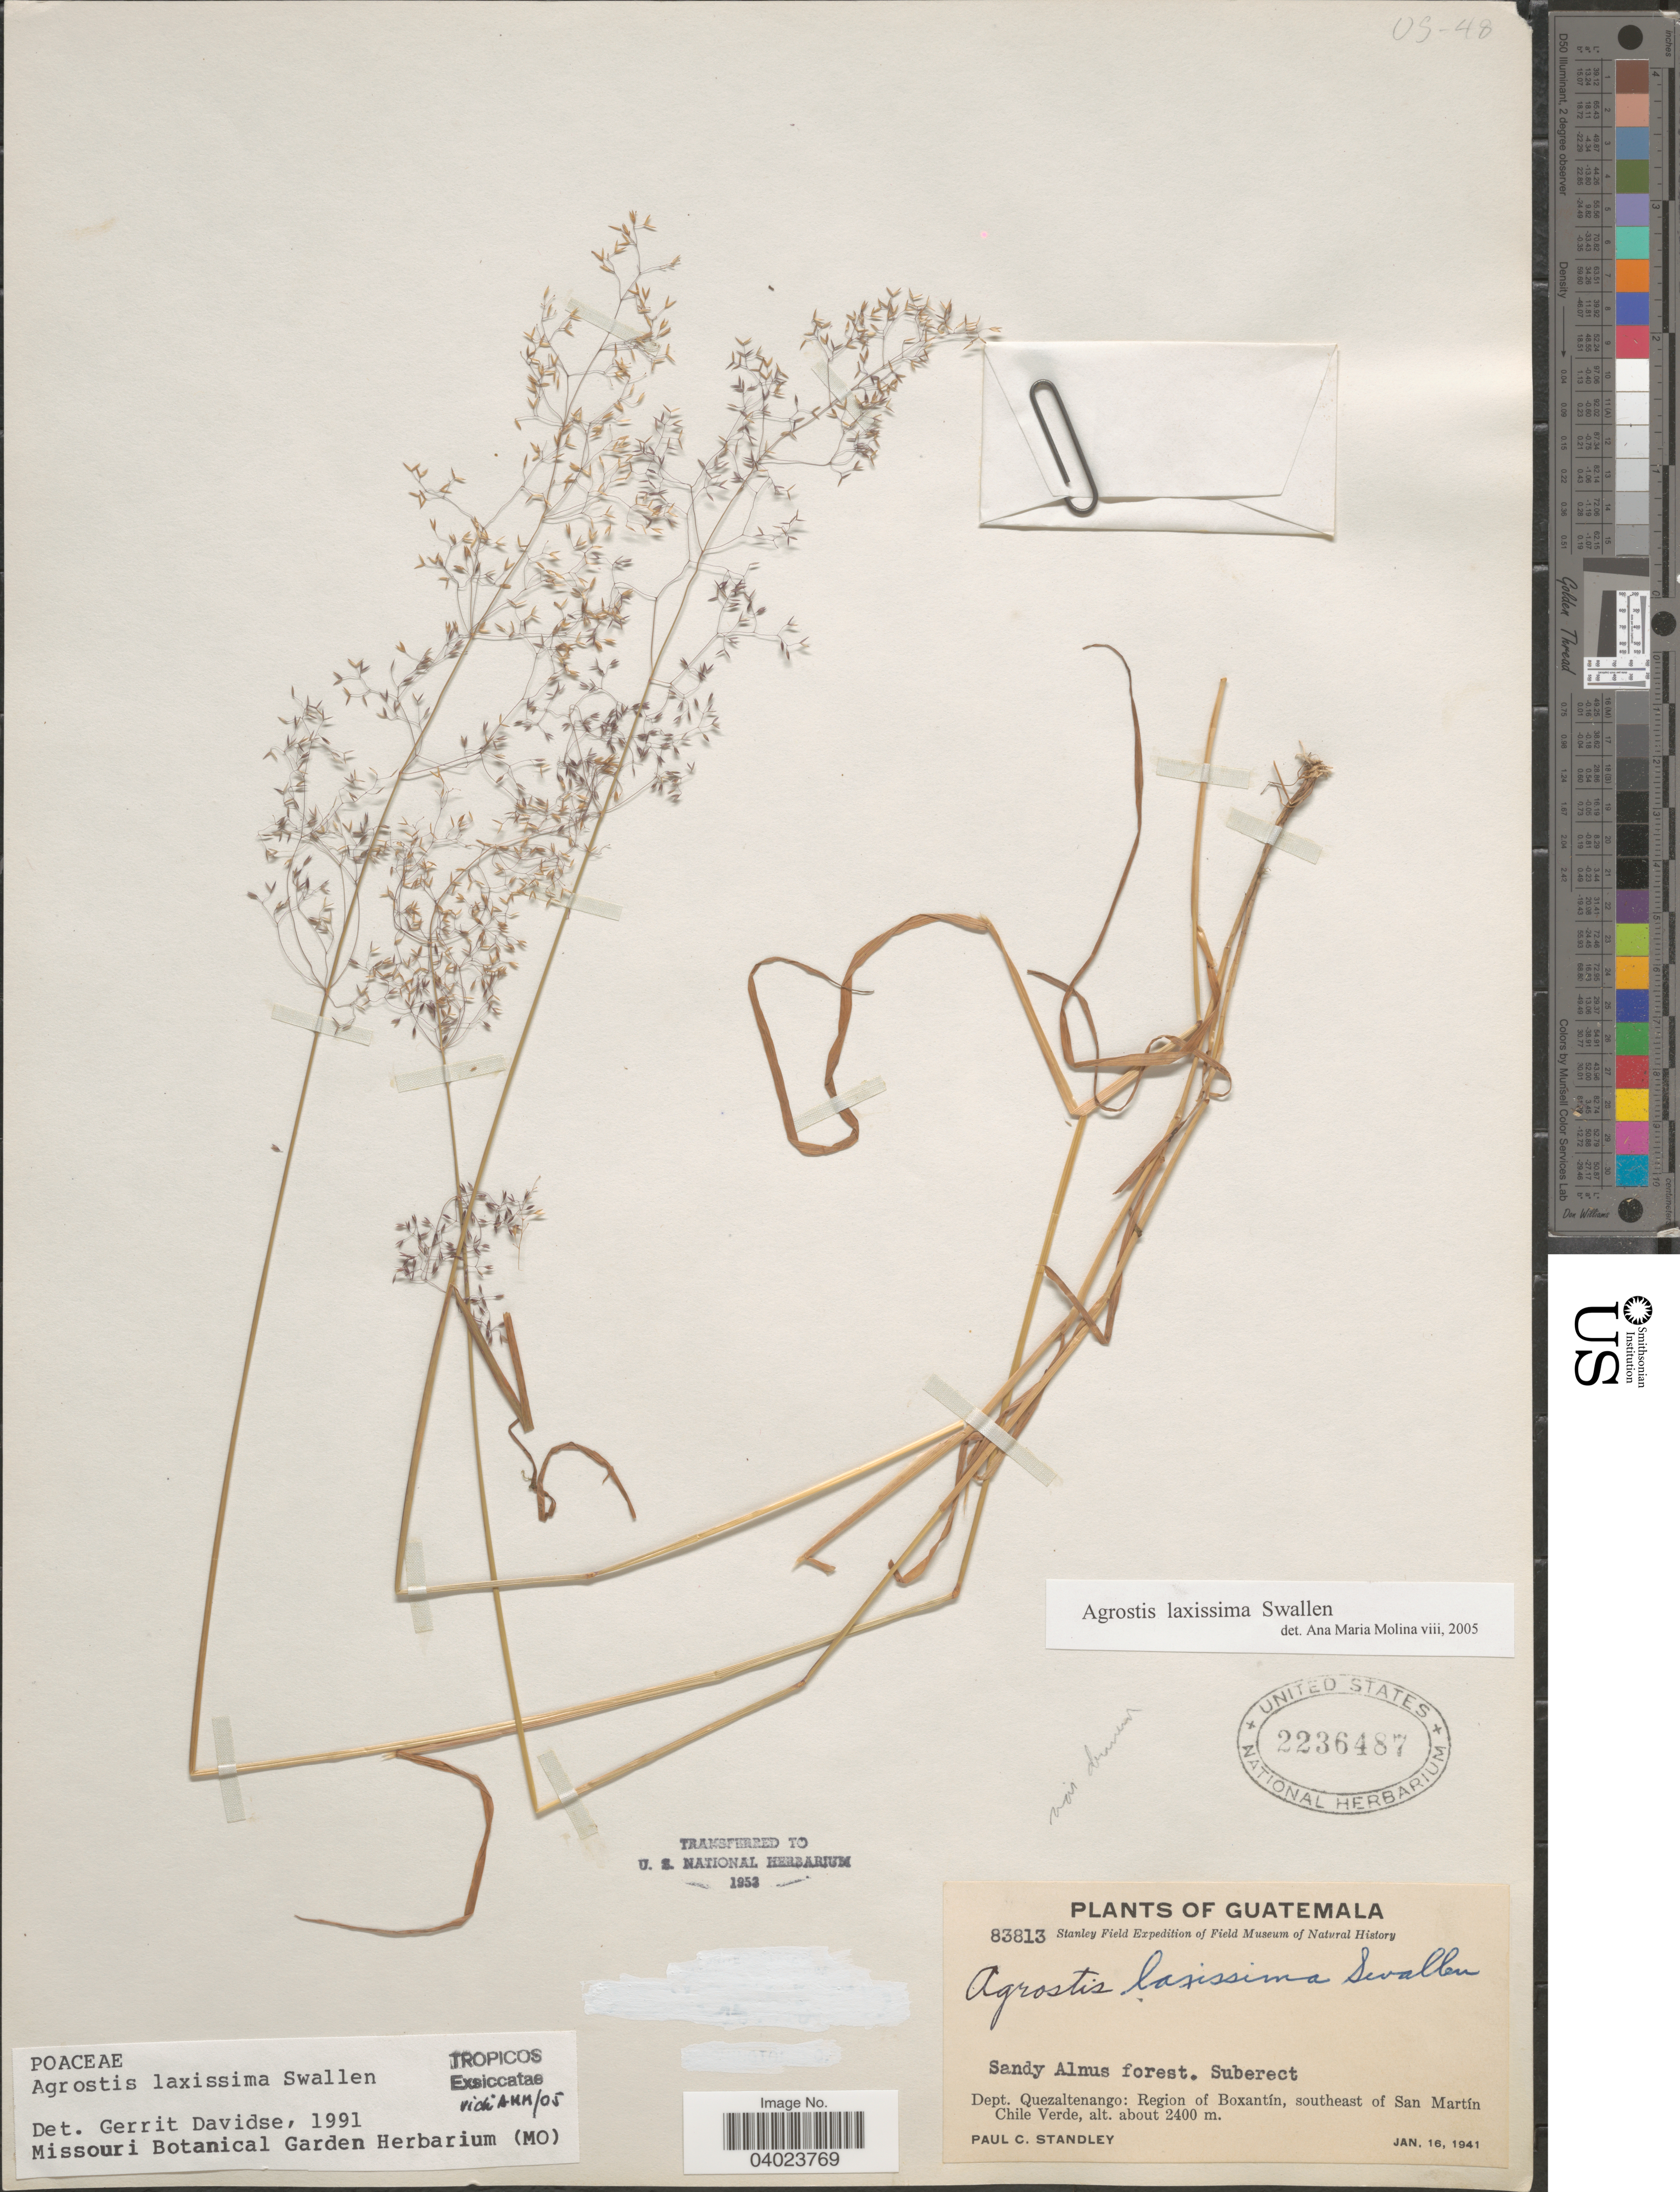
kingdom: Plantae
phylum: Tracheophyta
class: Liliopsida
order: Poales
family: Poaceae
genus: Agrostis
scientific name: Agrostis laxissima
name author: Swallen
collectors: P. C. Standley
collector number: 83813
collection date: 1941-01-16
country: Guatemala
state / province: Quetzaltenango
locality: Dept. Quezaltenango: Region of Boxantin, southeast of San Martín Chile Verde.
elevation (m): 2400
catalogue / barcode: US 2236487